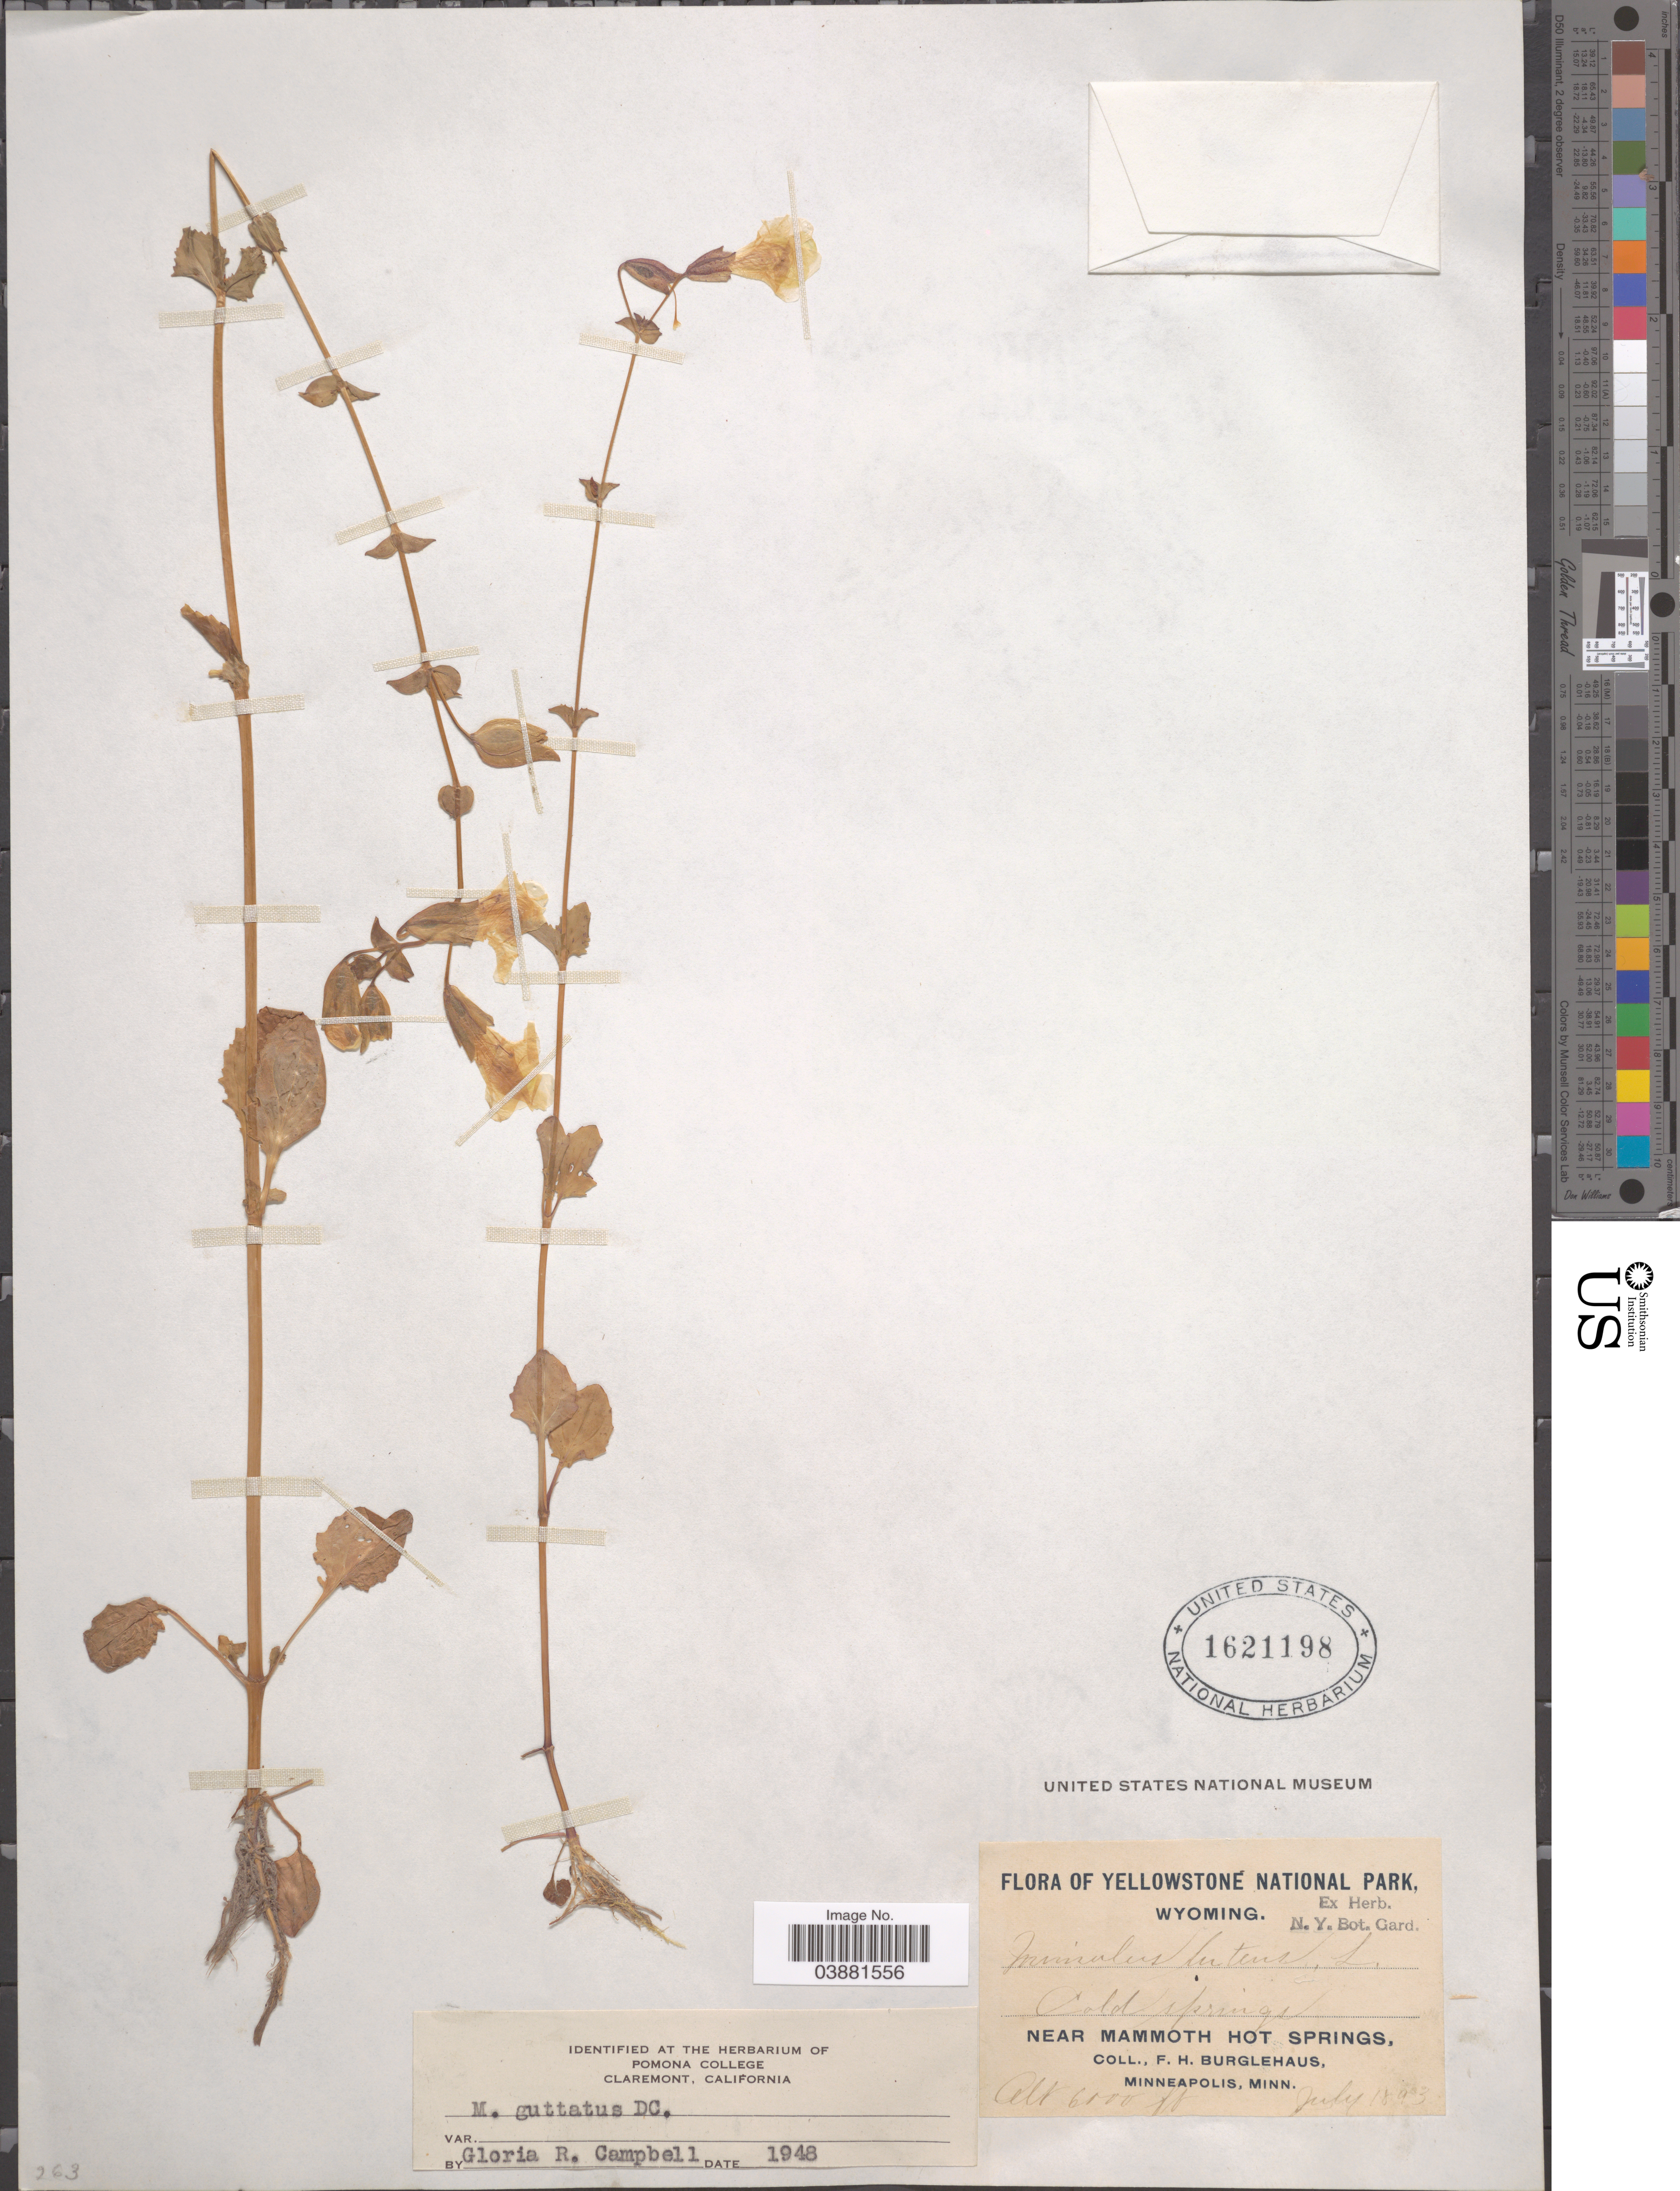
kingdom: Plantae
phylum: Tracheophyta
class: Magnoliopsida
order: Lamiales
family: Phrymaceae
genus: Mimulus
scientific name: Mimulus guttatus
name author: DC.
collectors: F. Burglehaus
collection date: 1893-07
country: United States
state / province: Wyoming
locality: Yellowstone National Park. Cold Springs. Near Mammoth Hot Springs.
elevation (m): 1829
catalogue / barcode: US 1621198